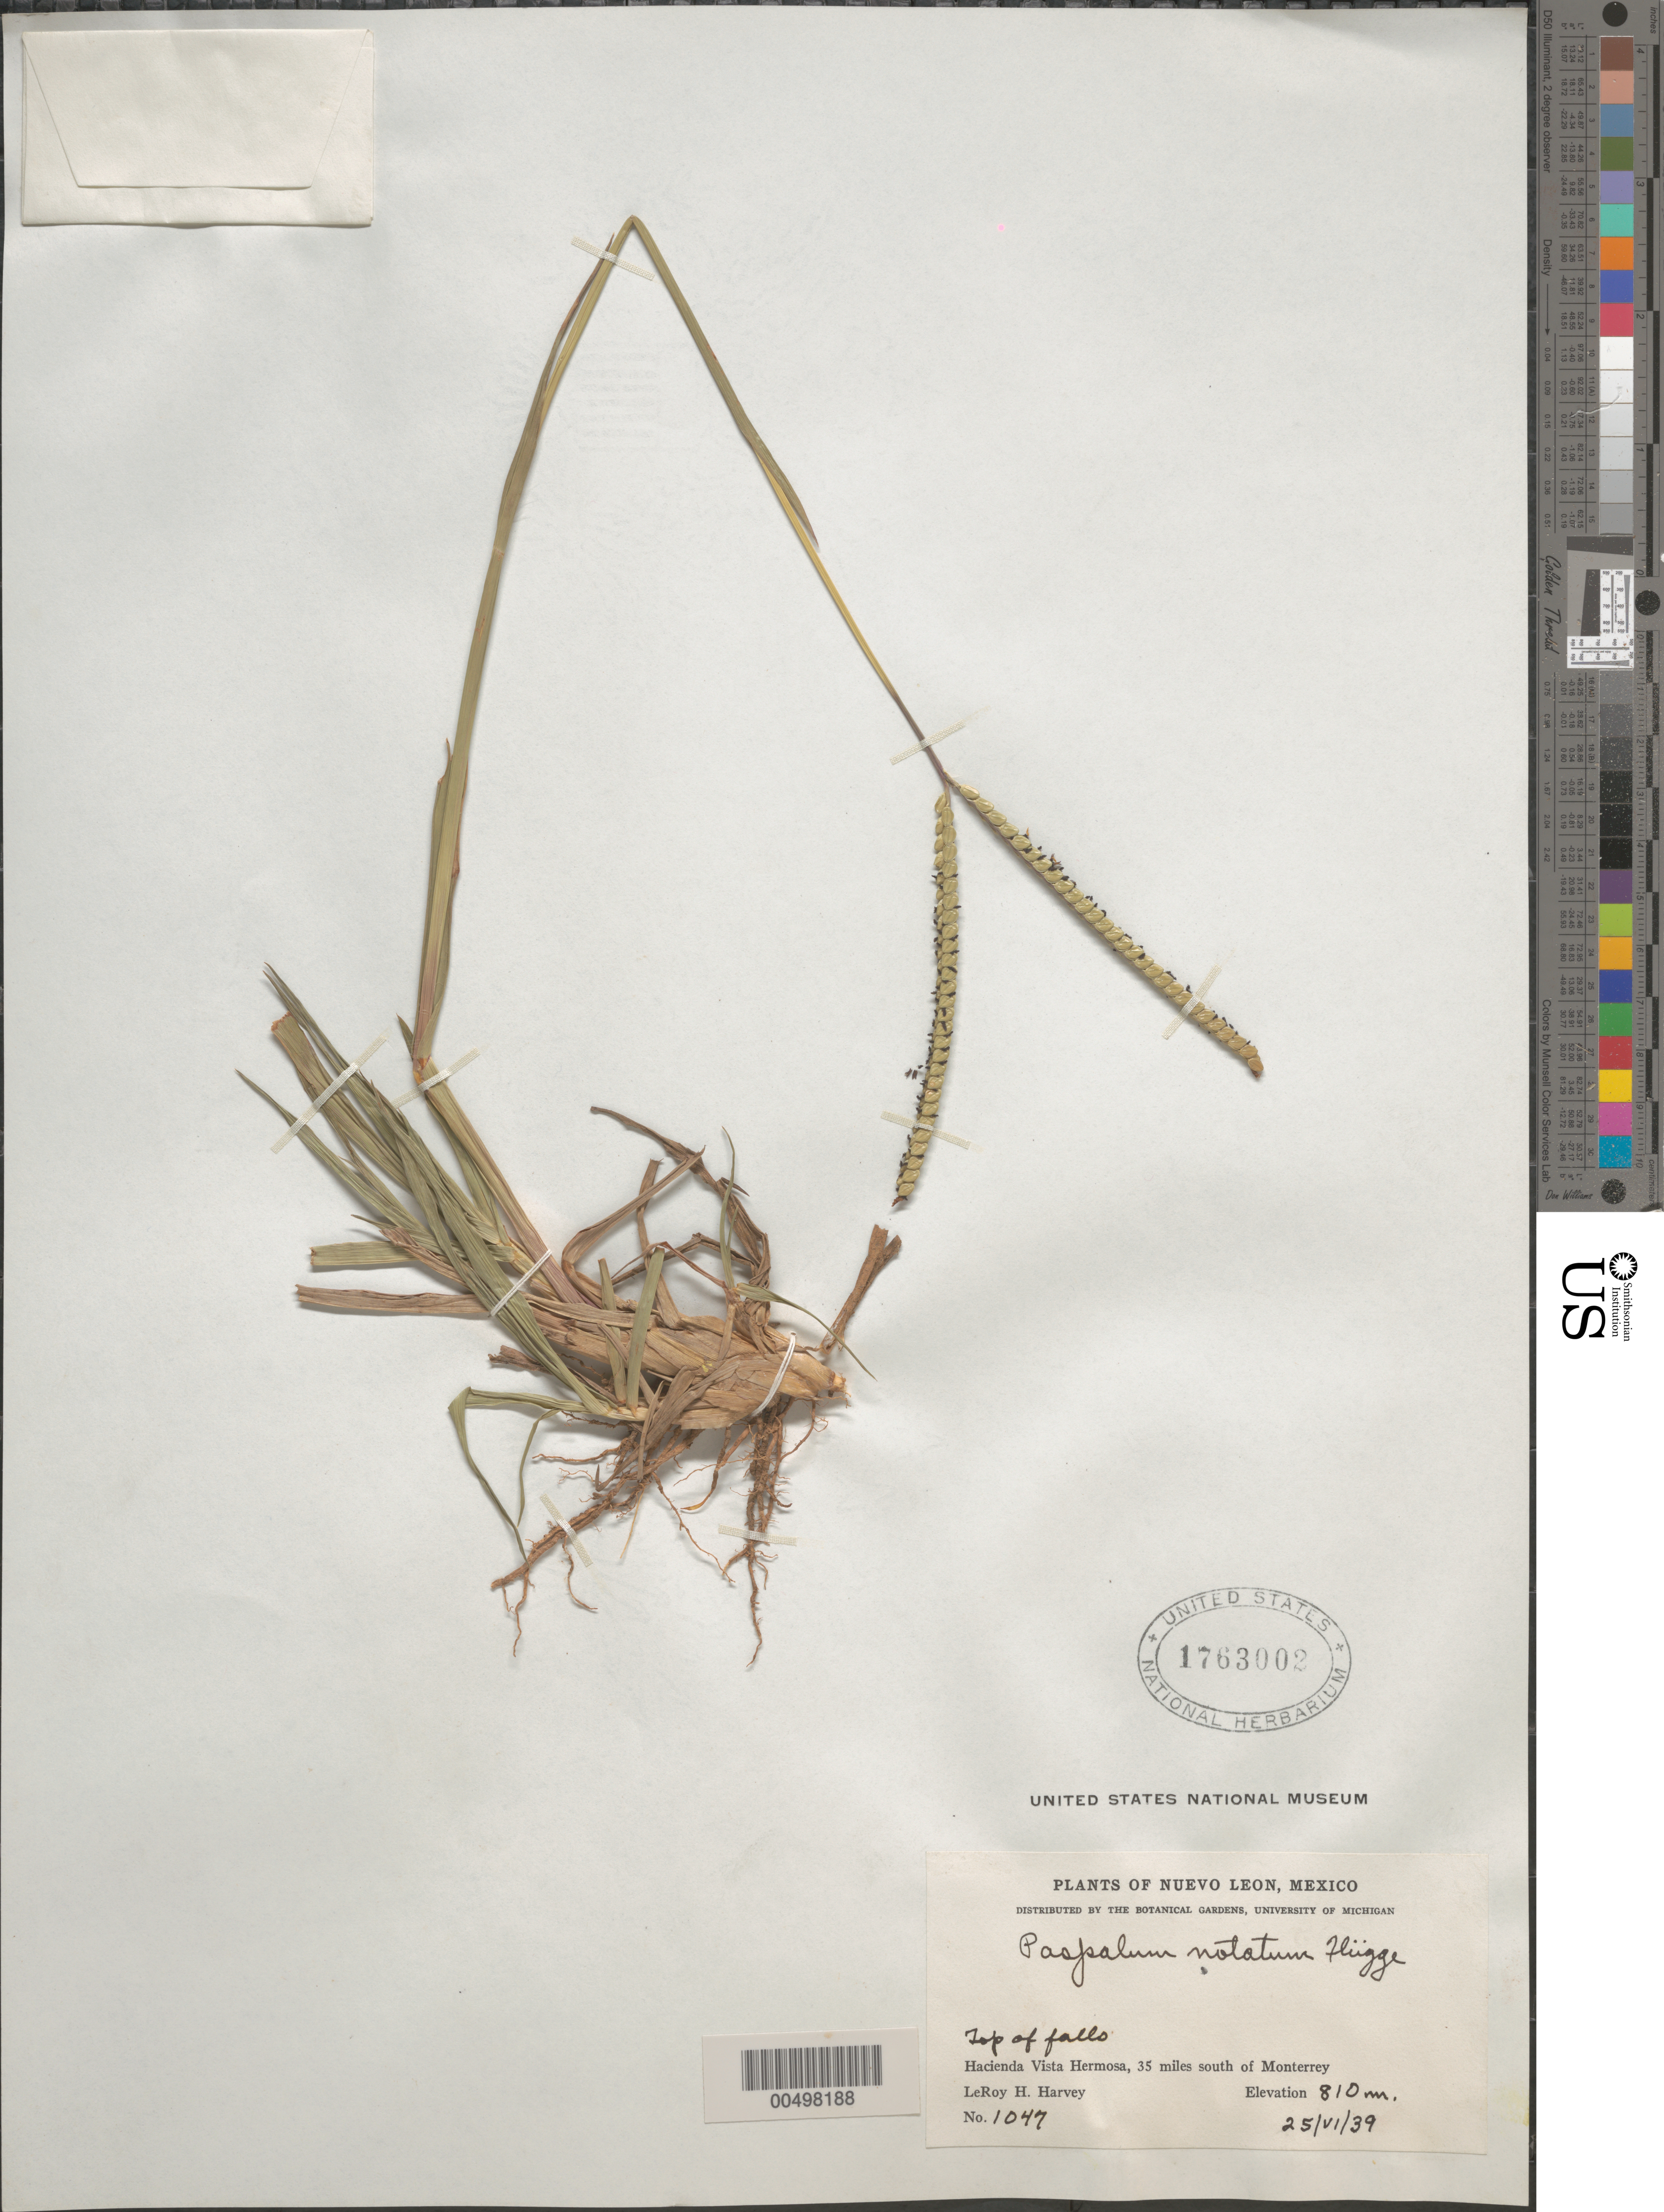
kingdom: Plantae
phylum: Tracheophyta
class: Liliopsida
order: Poales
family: Poaceae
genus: Paspalum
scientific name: Paspalum notatum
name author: Flüggé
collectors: L. H. Harvey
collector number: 1047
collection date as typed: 25 Jun 1939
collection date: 1939-06-25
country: Mexico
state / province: Nuevo León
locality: Top of falls, Hacienda Vista Hermosa, 35 mi S of Monterrey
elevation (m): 810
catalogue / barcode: US 1763002